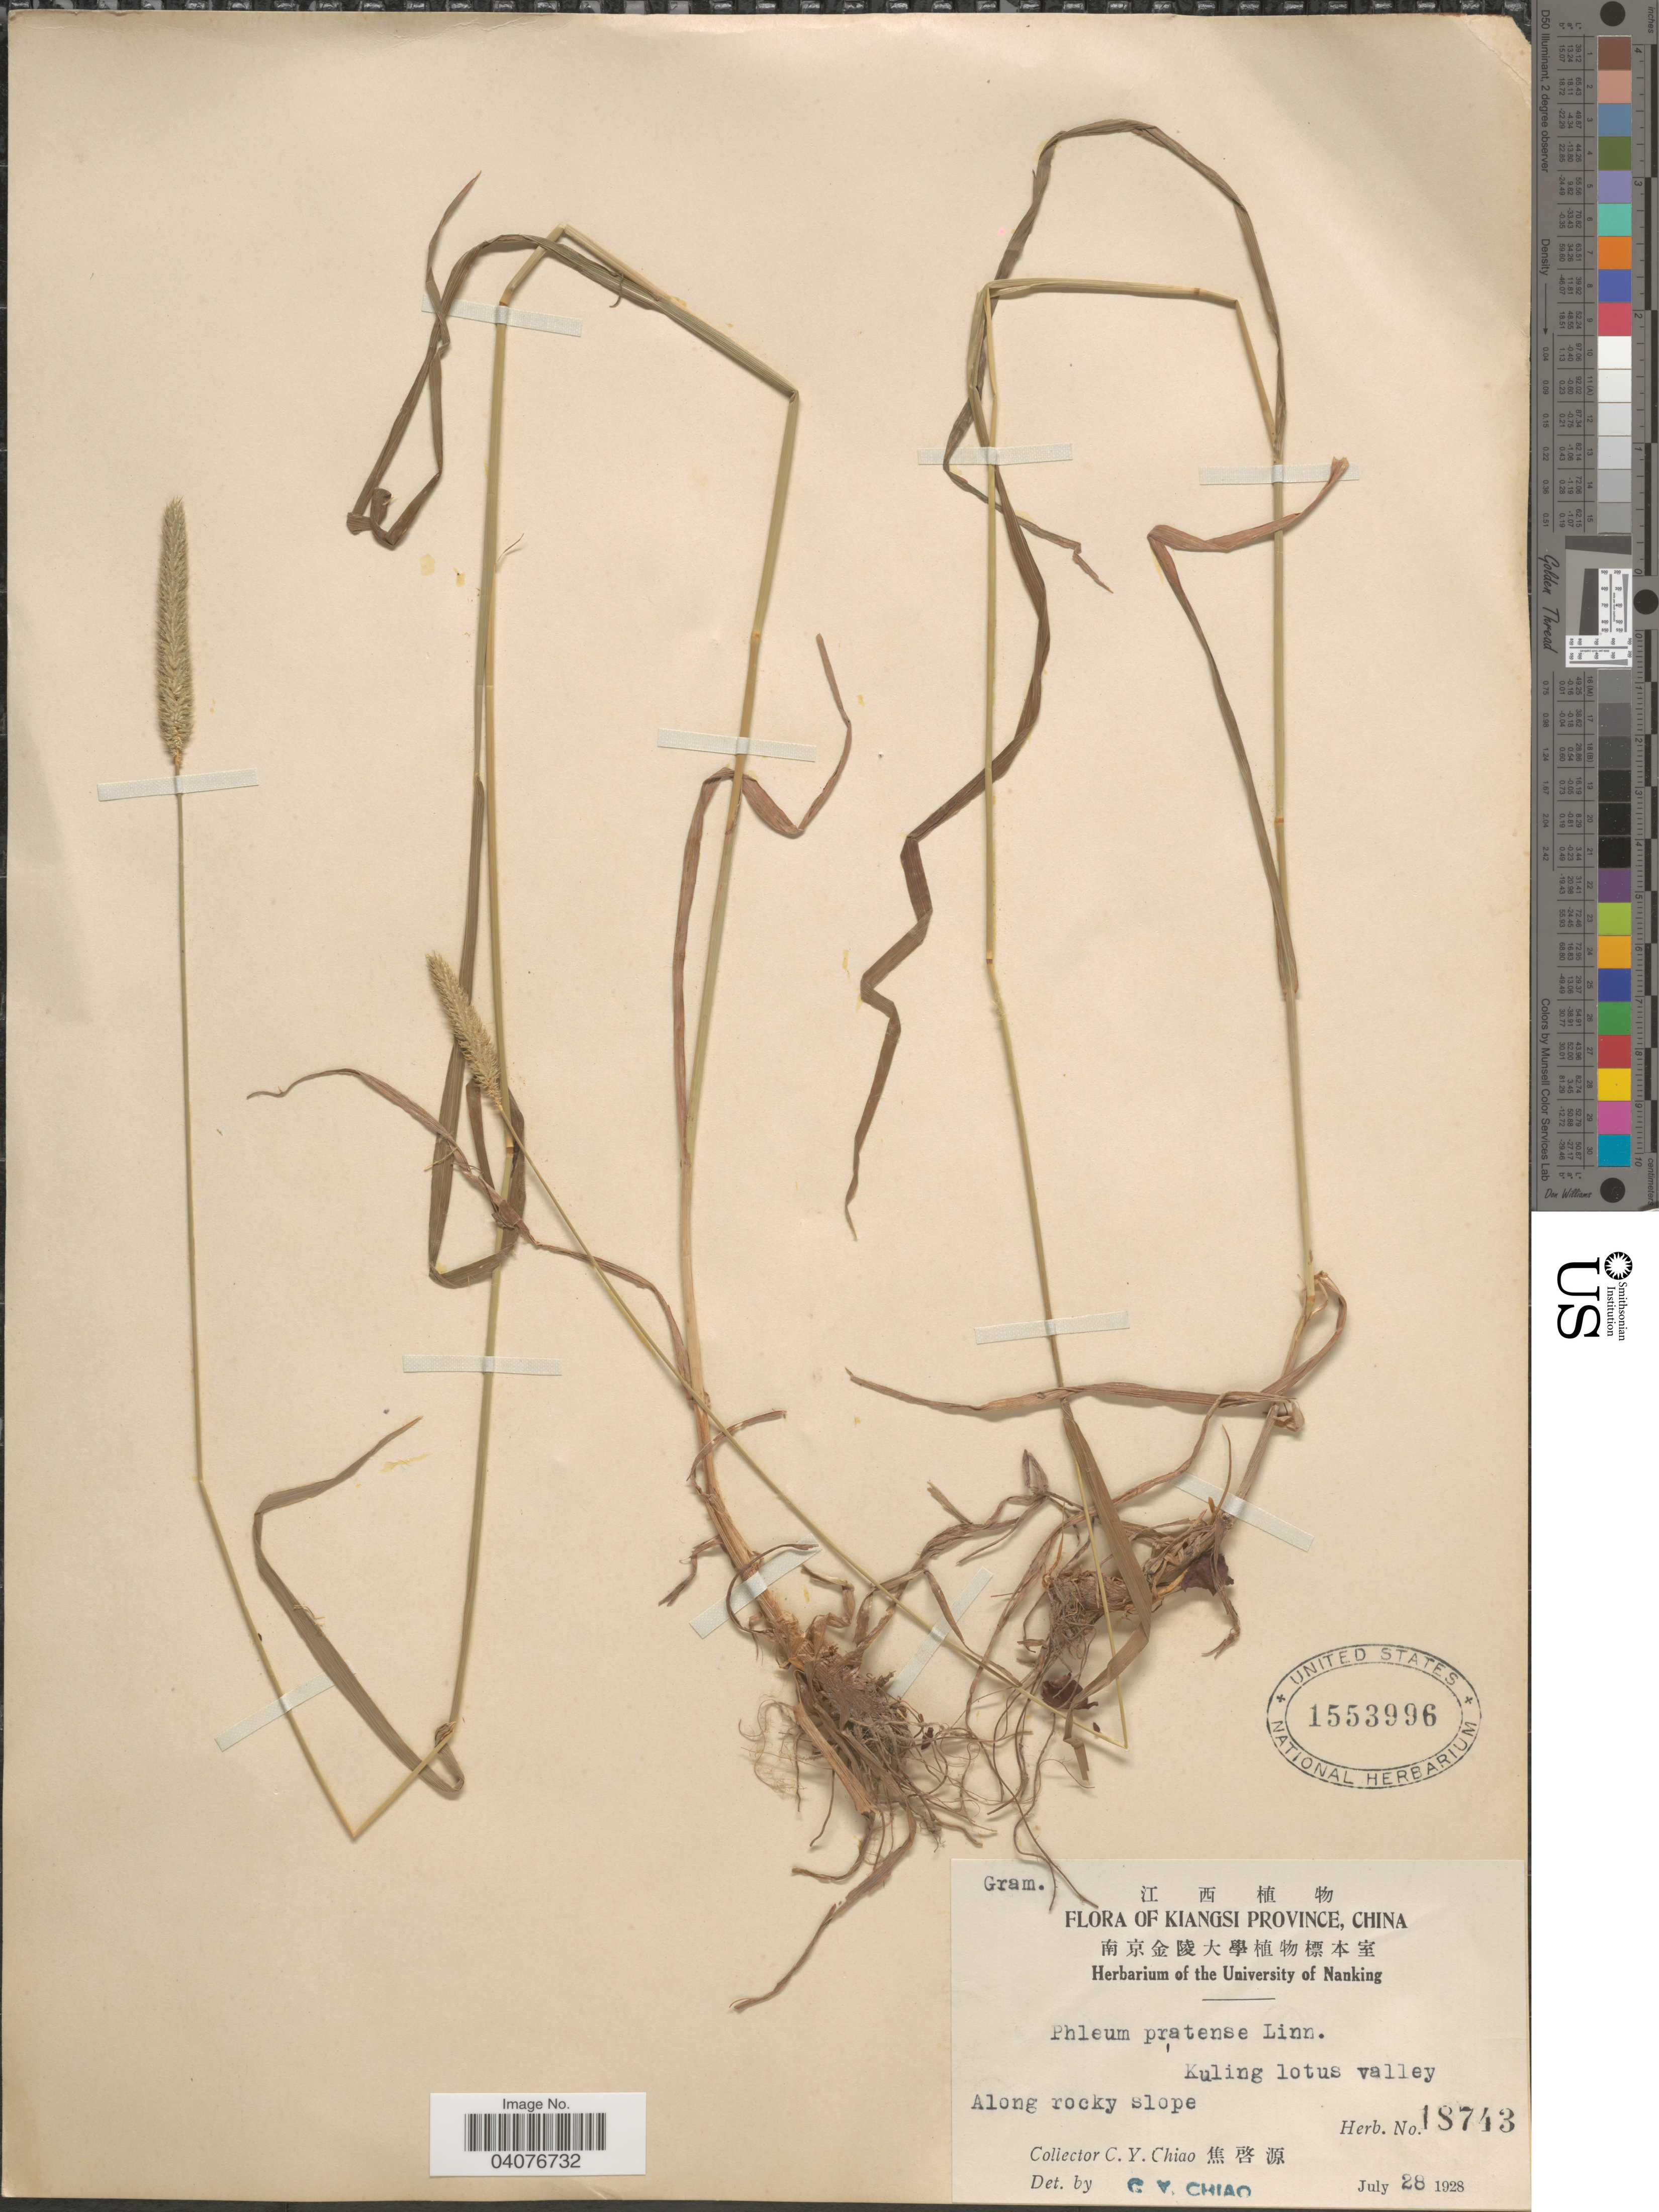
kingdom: Plantae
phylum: Tracheophyta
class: Liliopsida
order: Poales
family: Poaceae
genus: Phleum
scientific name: Phleum pratense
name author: L.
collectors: C. Y. Chiao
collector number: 18743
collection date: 1928-07-28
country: China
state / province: Jiangxi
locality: Kiangsi Province. Kuling lotus valley. Along rocky slope.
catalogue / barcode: US 1553996